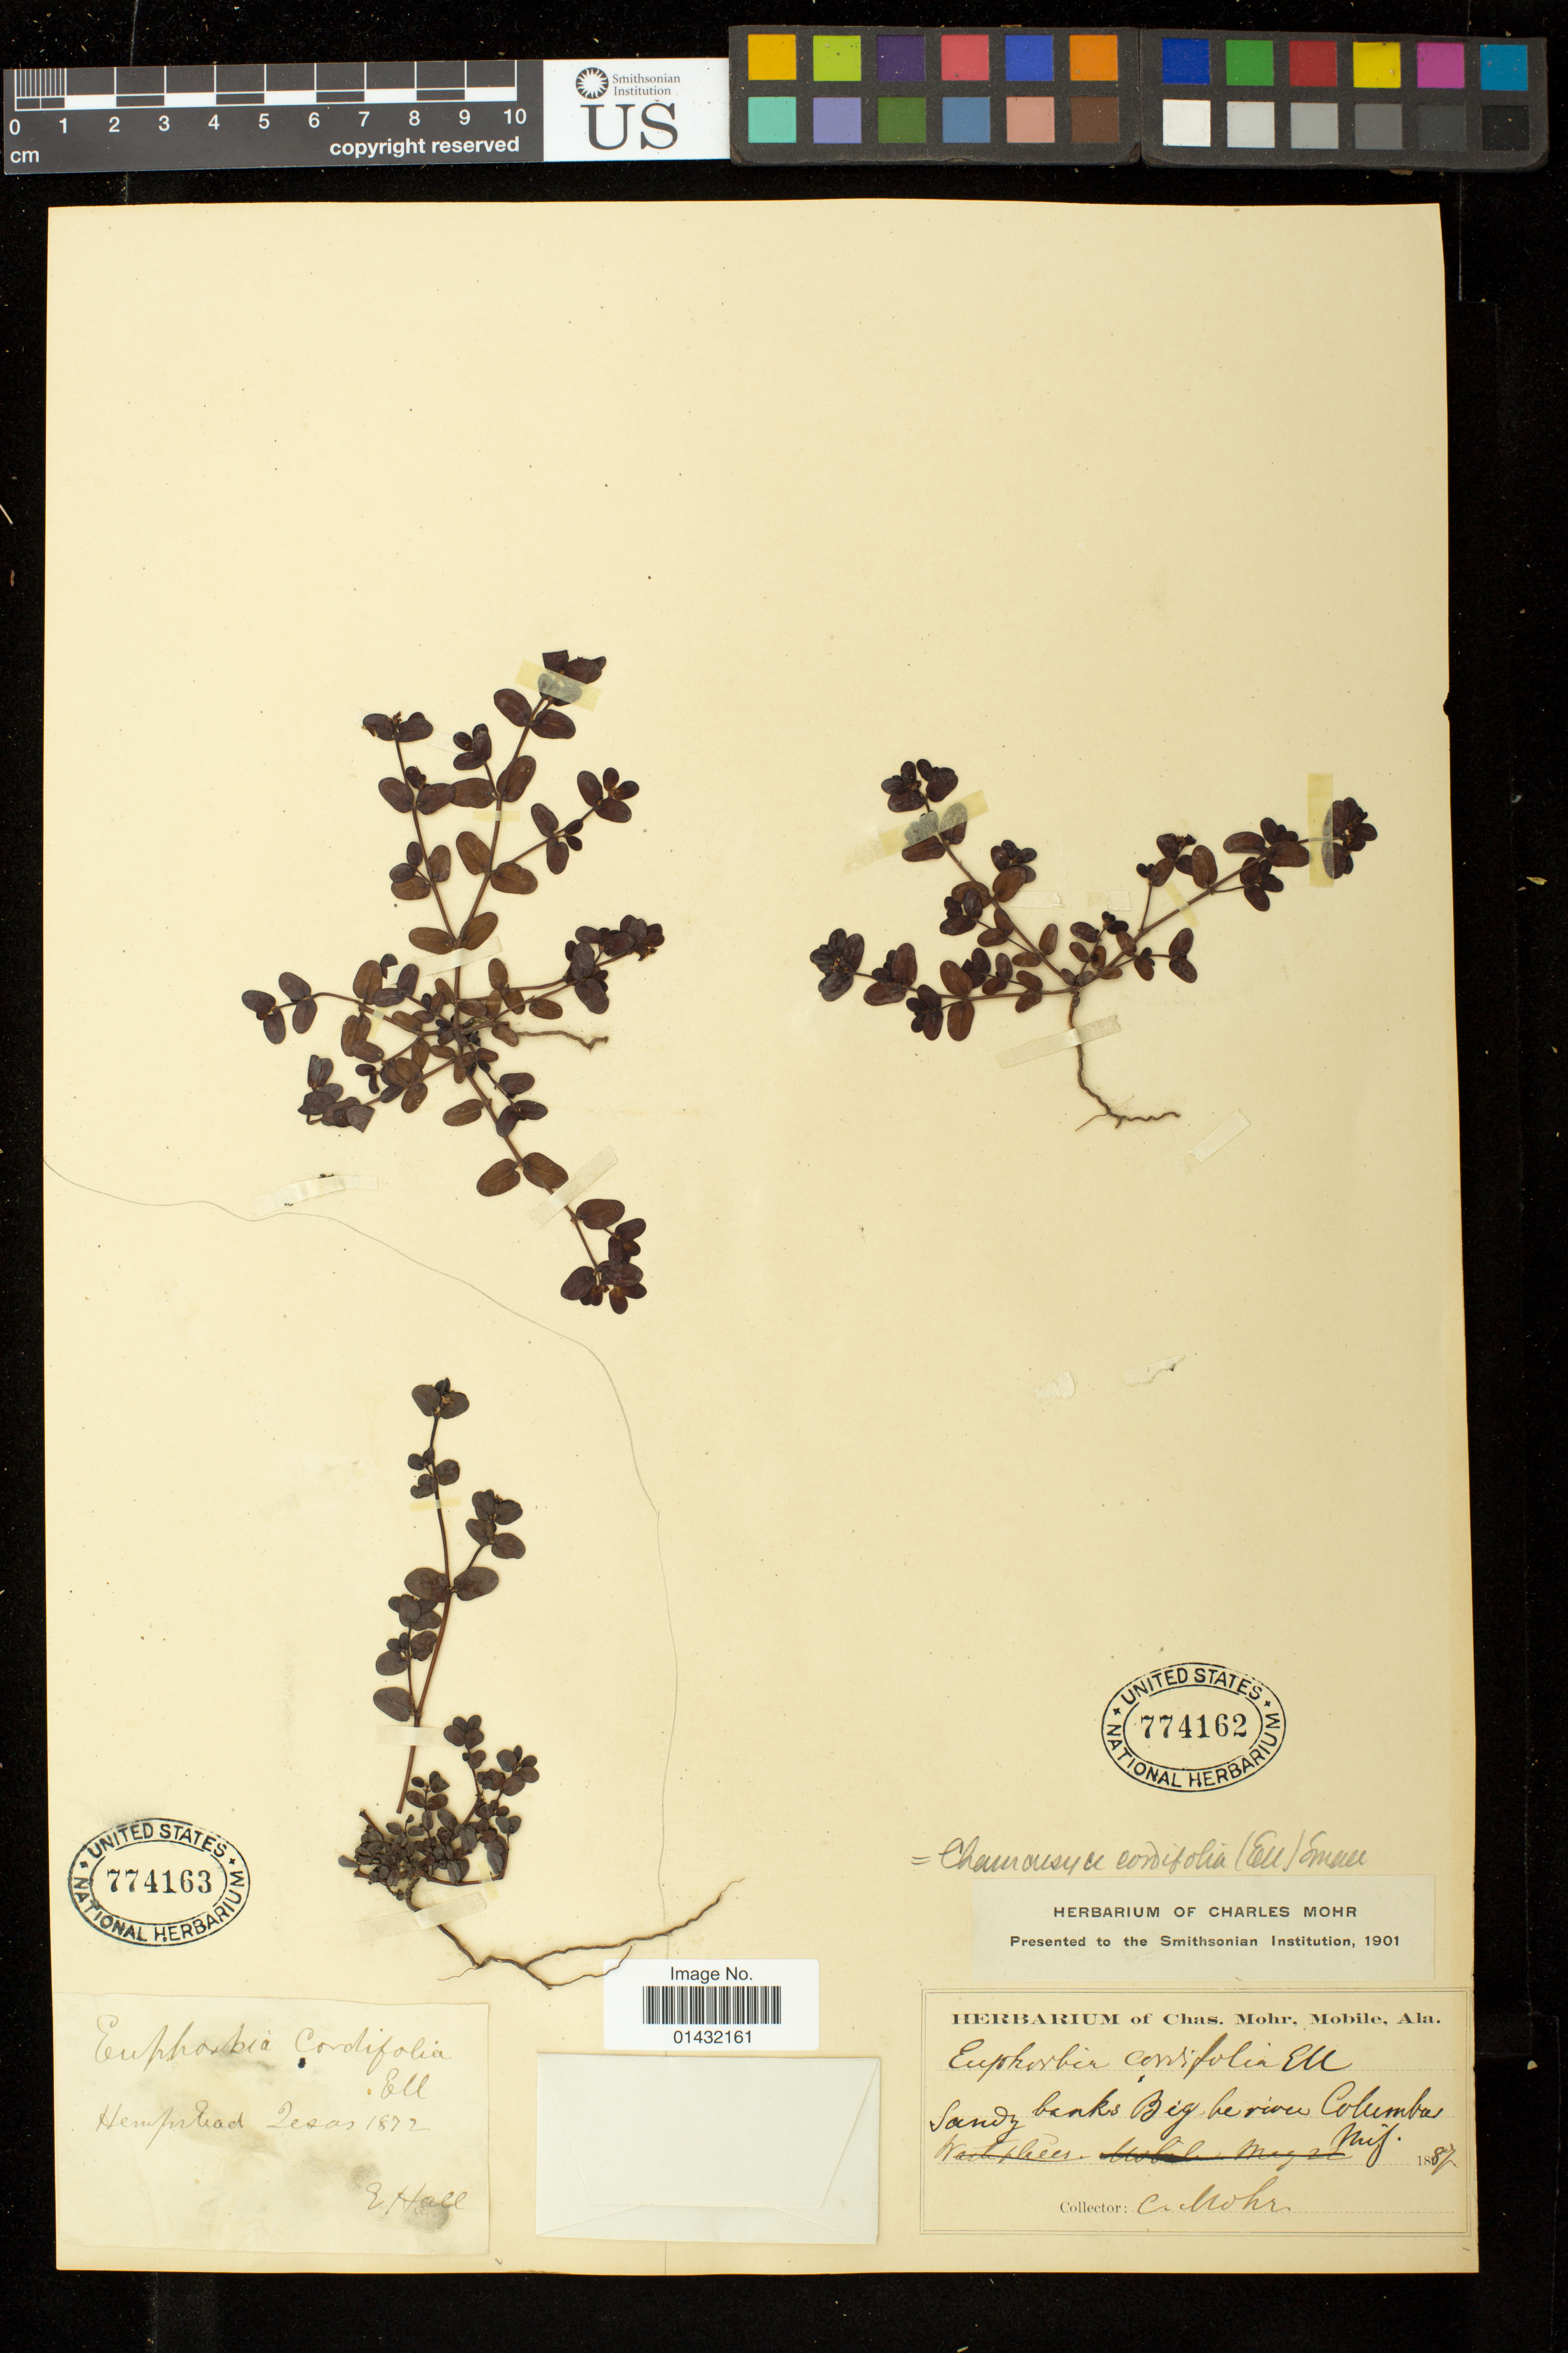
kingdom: Plantae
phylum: Tracheophyta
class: Magnoliopsida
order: Malpighiales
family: Euphorbiaceae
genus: Euphorbia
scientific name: Euphorbia cordifolia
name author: C.A. Mey. & Boiss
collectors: E. Hall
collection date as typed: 1872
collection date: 1872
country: United States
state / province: Texas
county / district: Waller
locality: Hempstead.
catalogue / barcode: US 774163-2